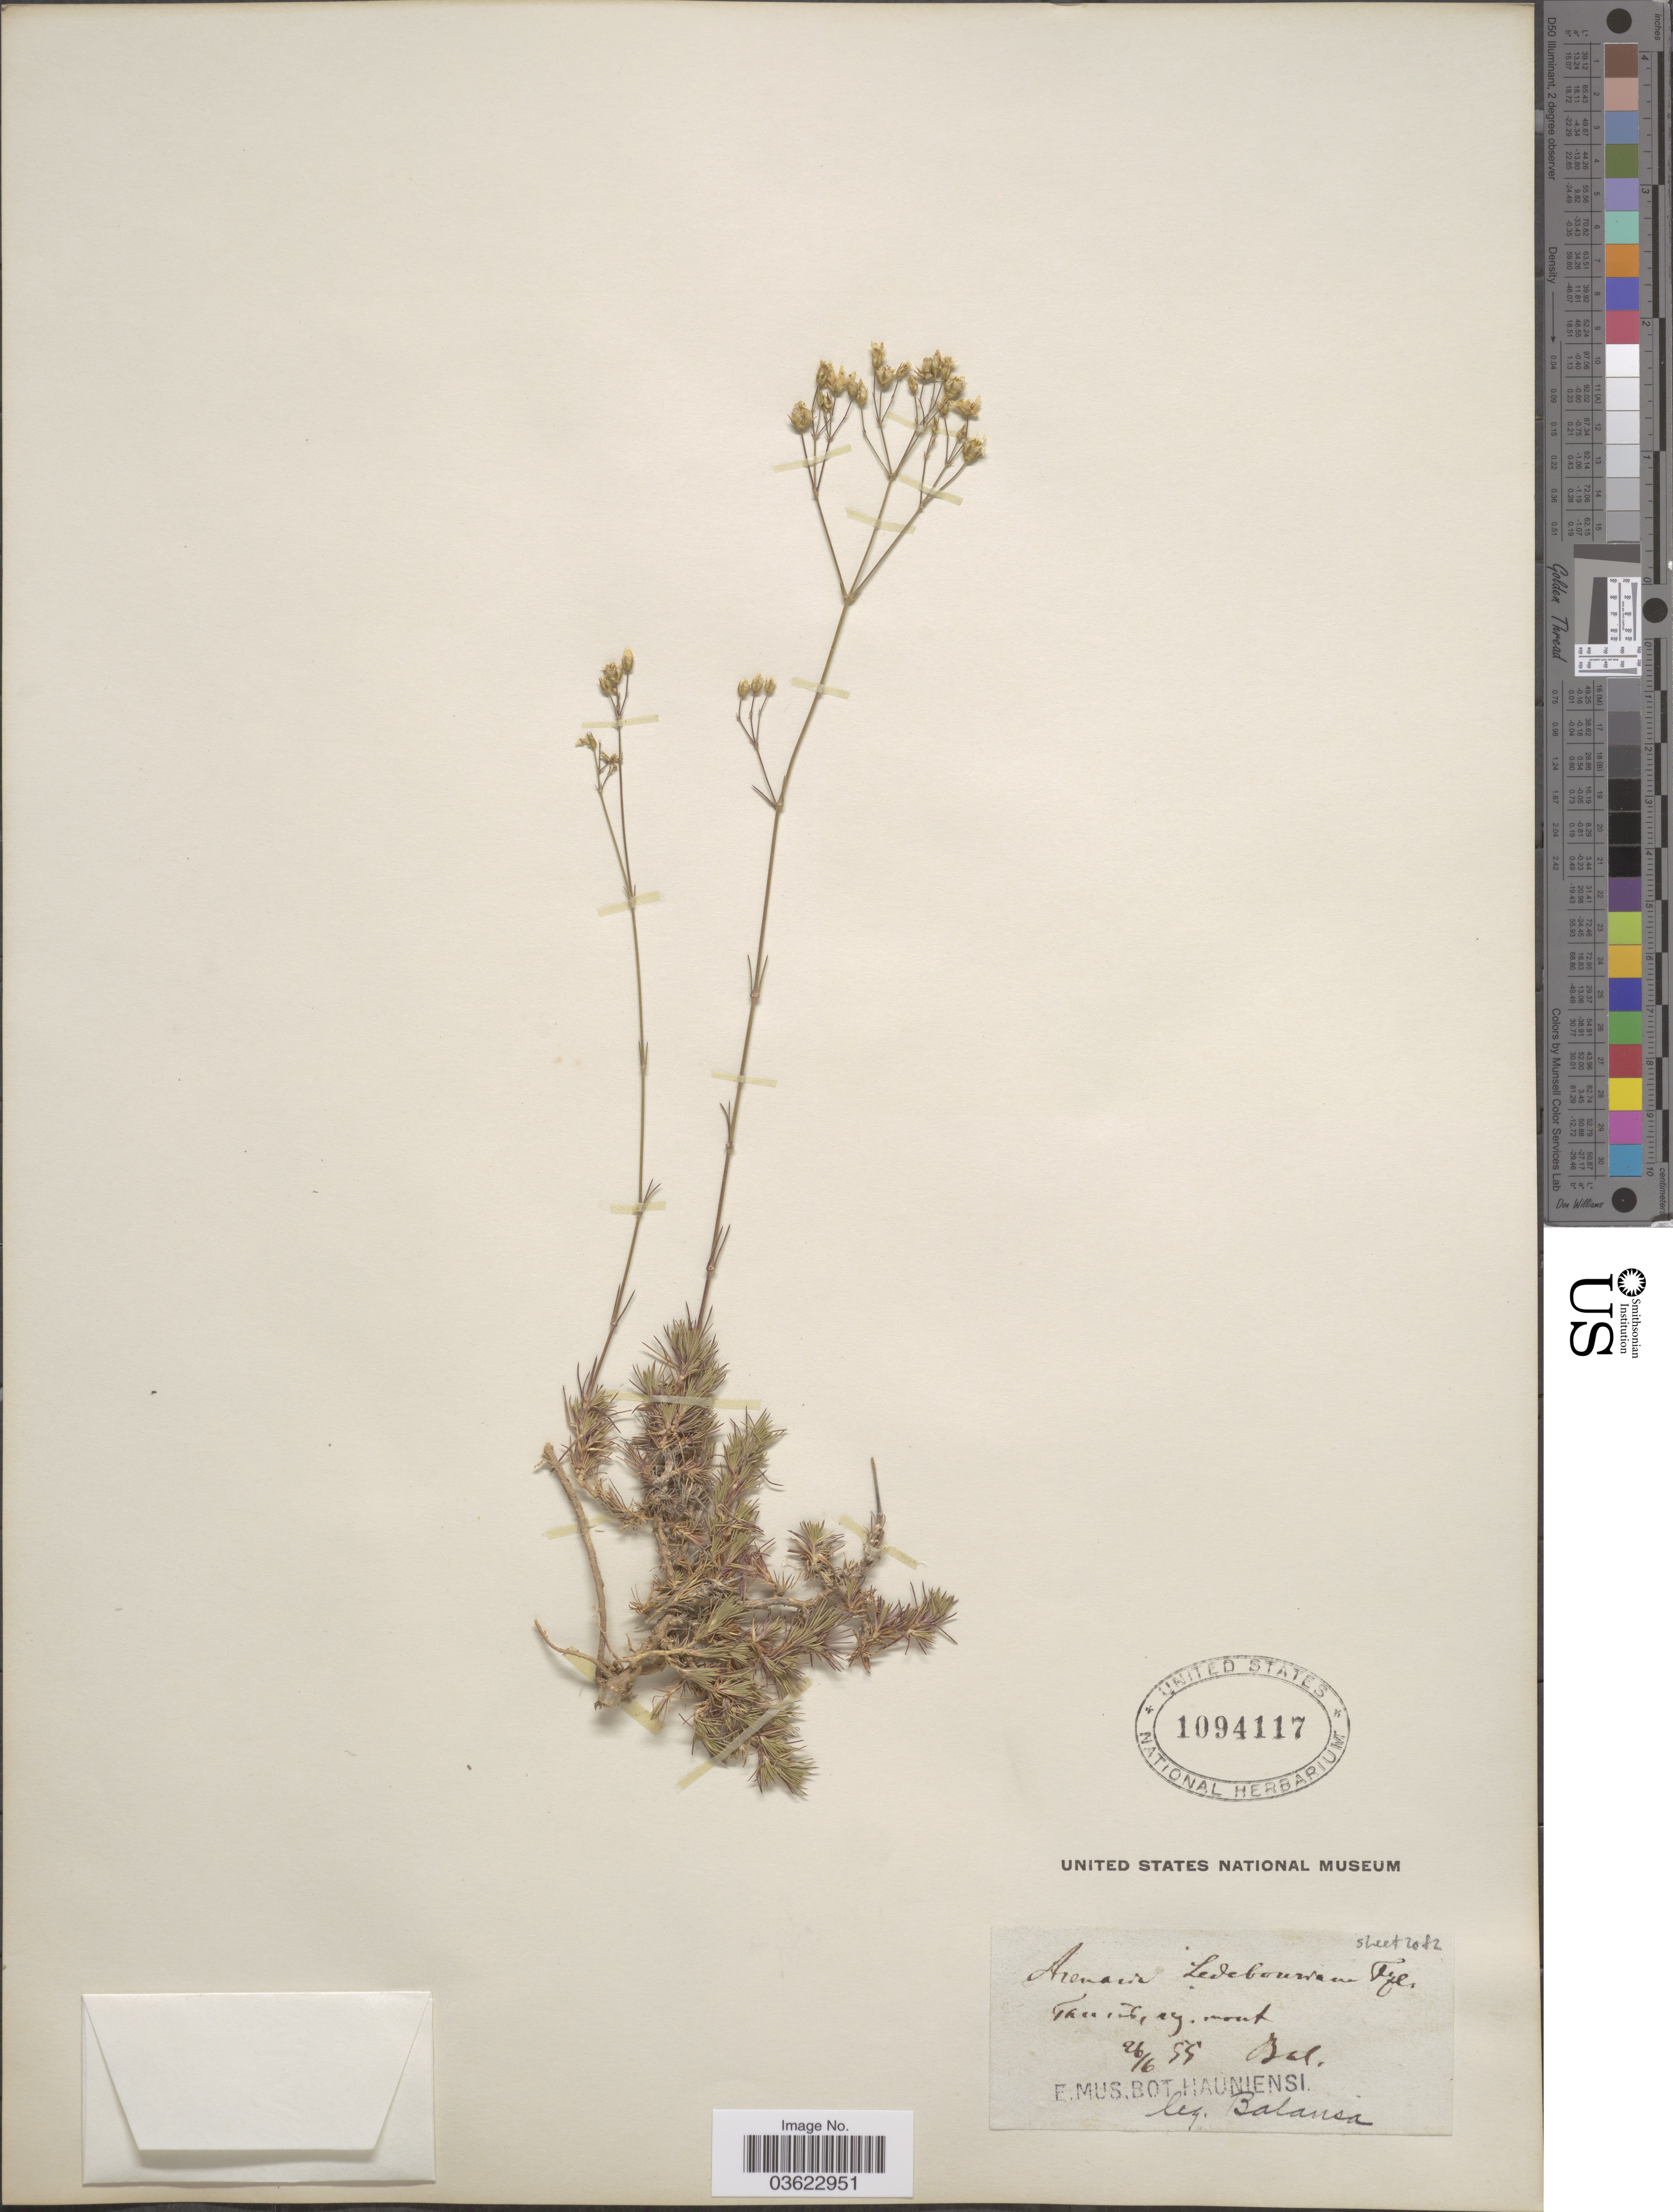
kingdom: Plantae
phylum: Tracheophyta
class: Magnoliopsida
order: Caryophyllales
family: Caryophyllaceae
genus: Eremogone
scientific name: Eremogone ledebouriana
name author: (Fenzl) Ikonn.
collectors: -. Balansa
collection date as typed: Transcribed d/m/y: 26/6/55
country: Turkey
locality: Taurus, [interpreted]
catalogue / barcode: US 1094117